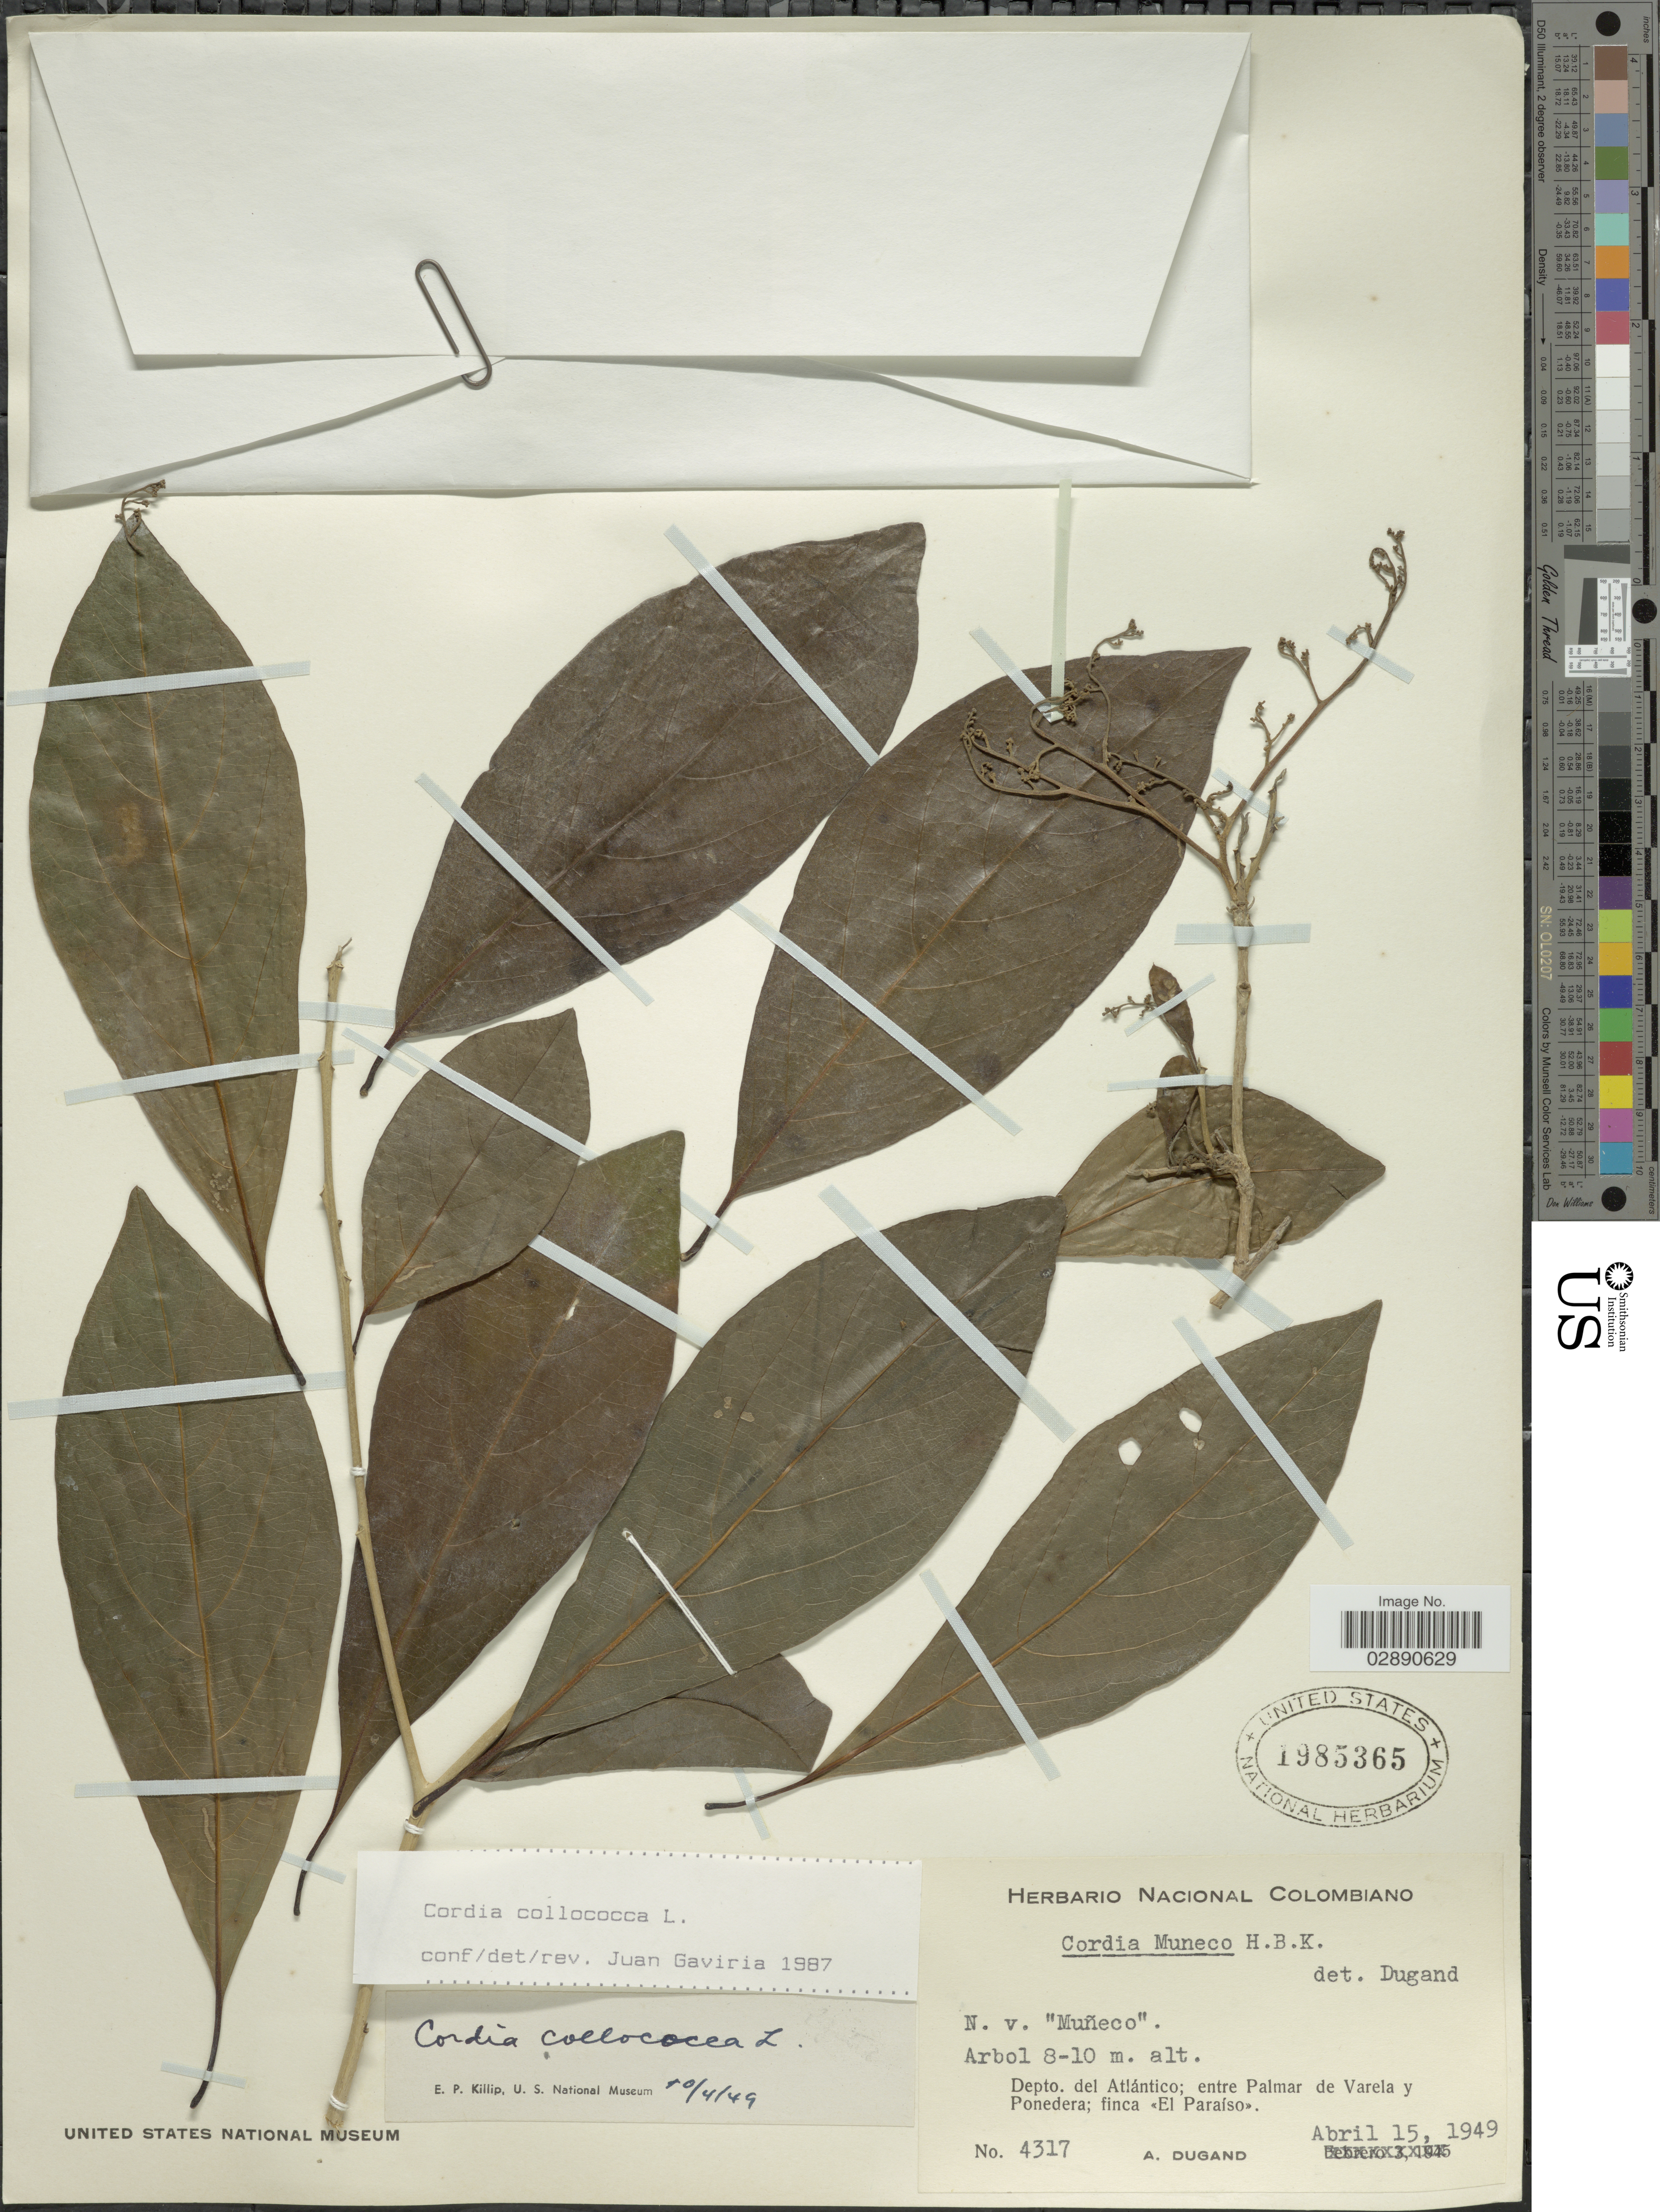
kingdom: Plantae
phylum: Tracheophyta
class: Magnoliopsida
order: Boraginales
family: Cordiaceae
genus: Cordia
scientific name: Cordia collococca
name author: L.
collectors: A. Dugand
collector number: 4317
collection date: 1949-04-15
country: Colombia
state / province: Atlántico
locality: Depto. del Atlántico; entre Palmar de Varela y Ponedera; finca El Paraíso.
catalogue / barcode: US 1985365